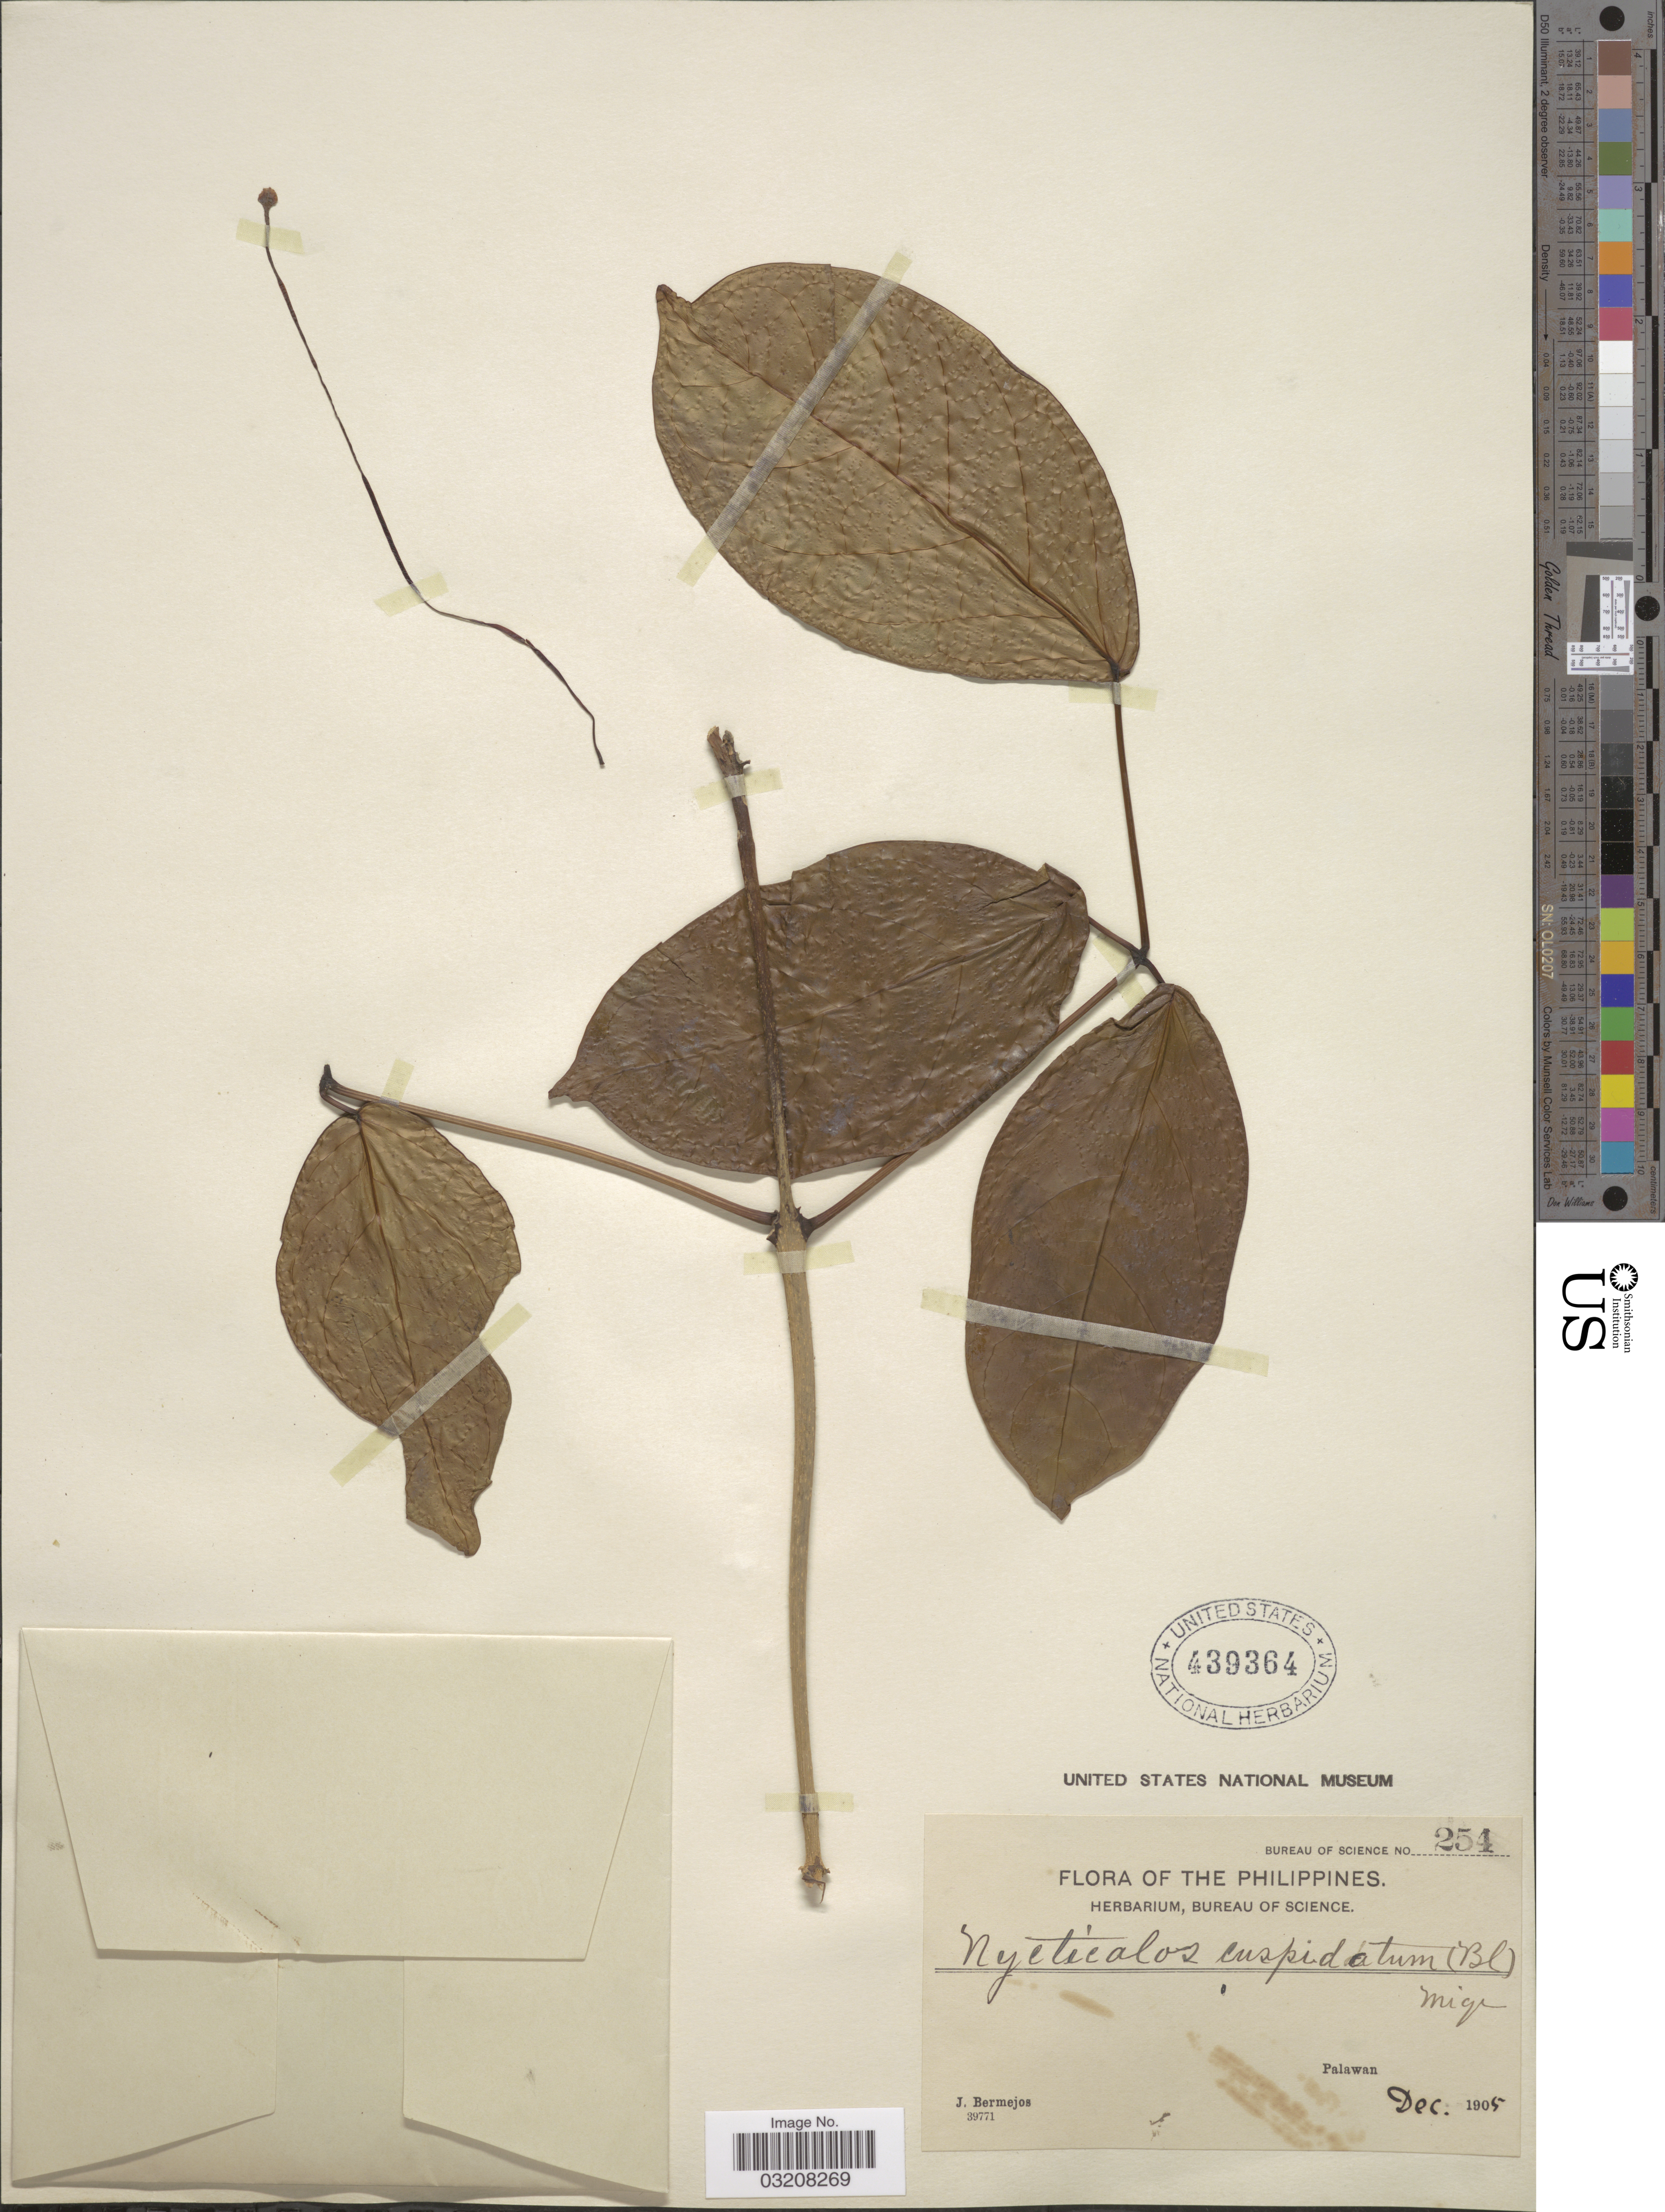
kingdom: Plantae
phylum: Tracheophyta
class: Magnoliopsida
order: Lamiales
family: Bignoniaceae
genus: Nyctocalos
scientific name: Nyctocalos cuspidatum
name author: Miq.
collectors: J. Bermejos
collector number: Bureau of Science 254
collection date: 1905-12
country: Philippines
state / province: Mimaropa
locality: Palawan.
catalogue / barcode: US 439364